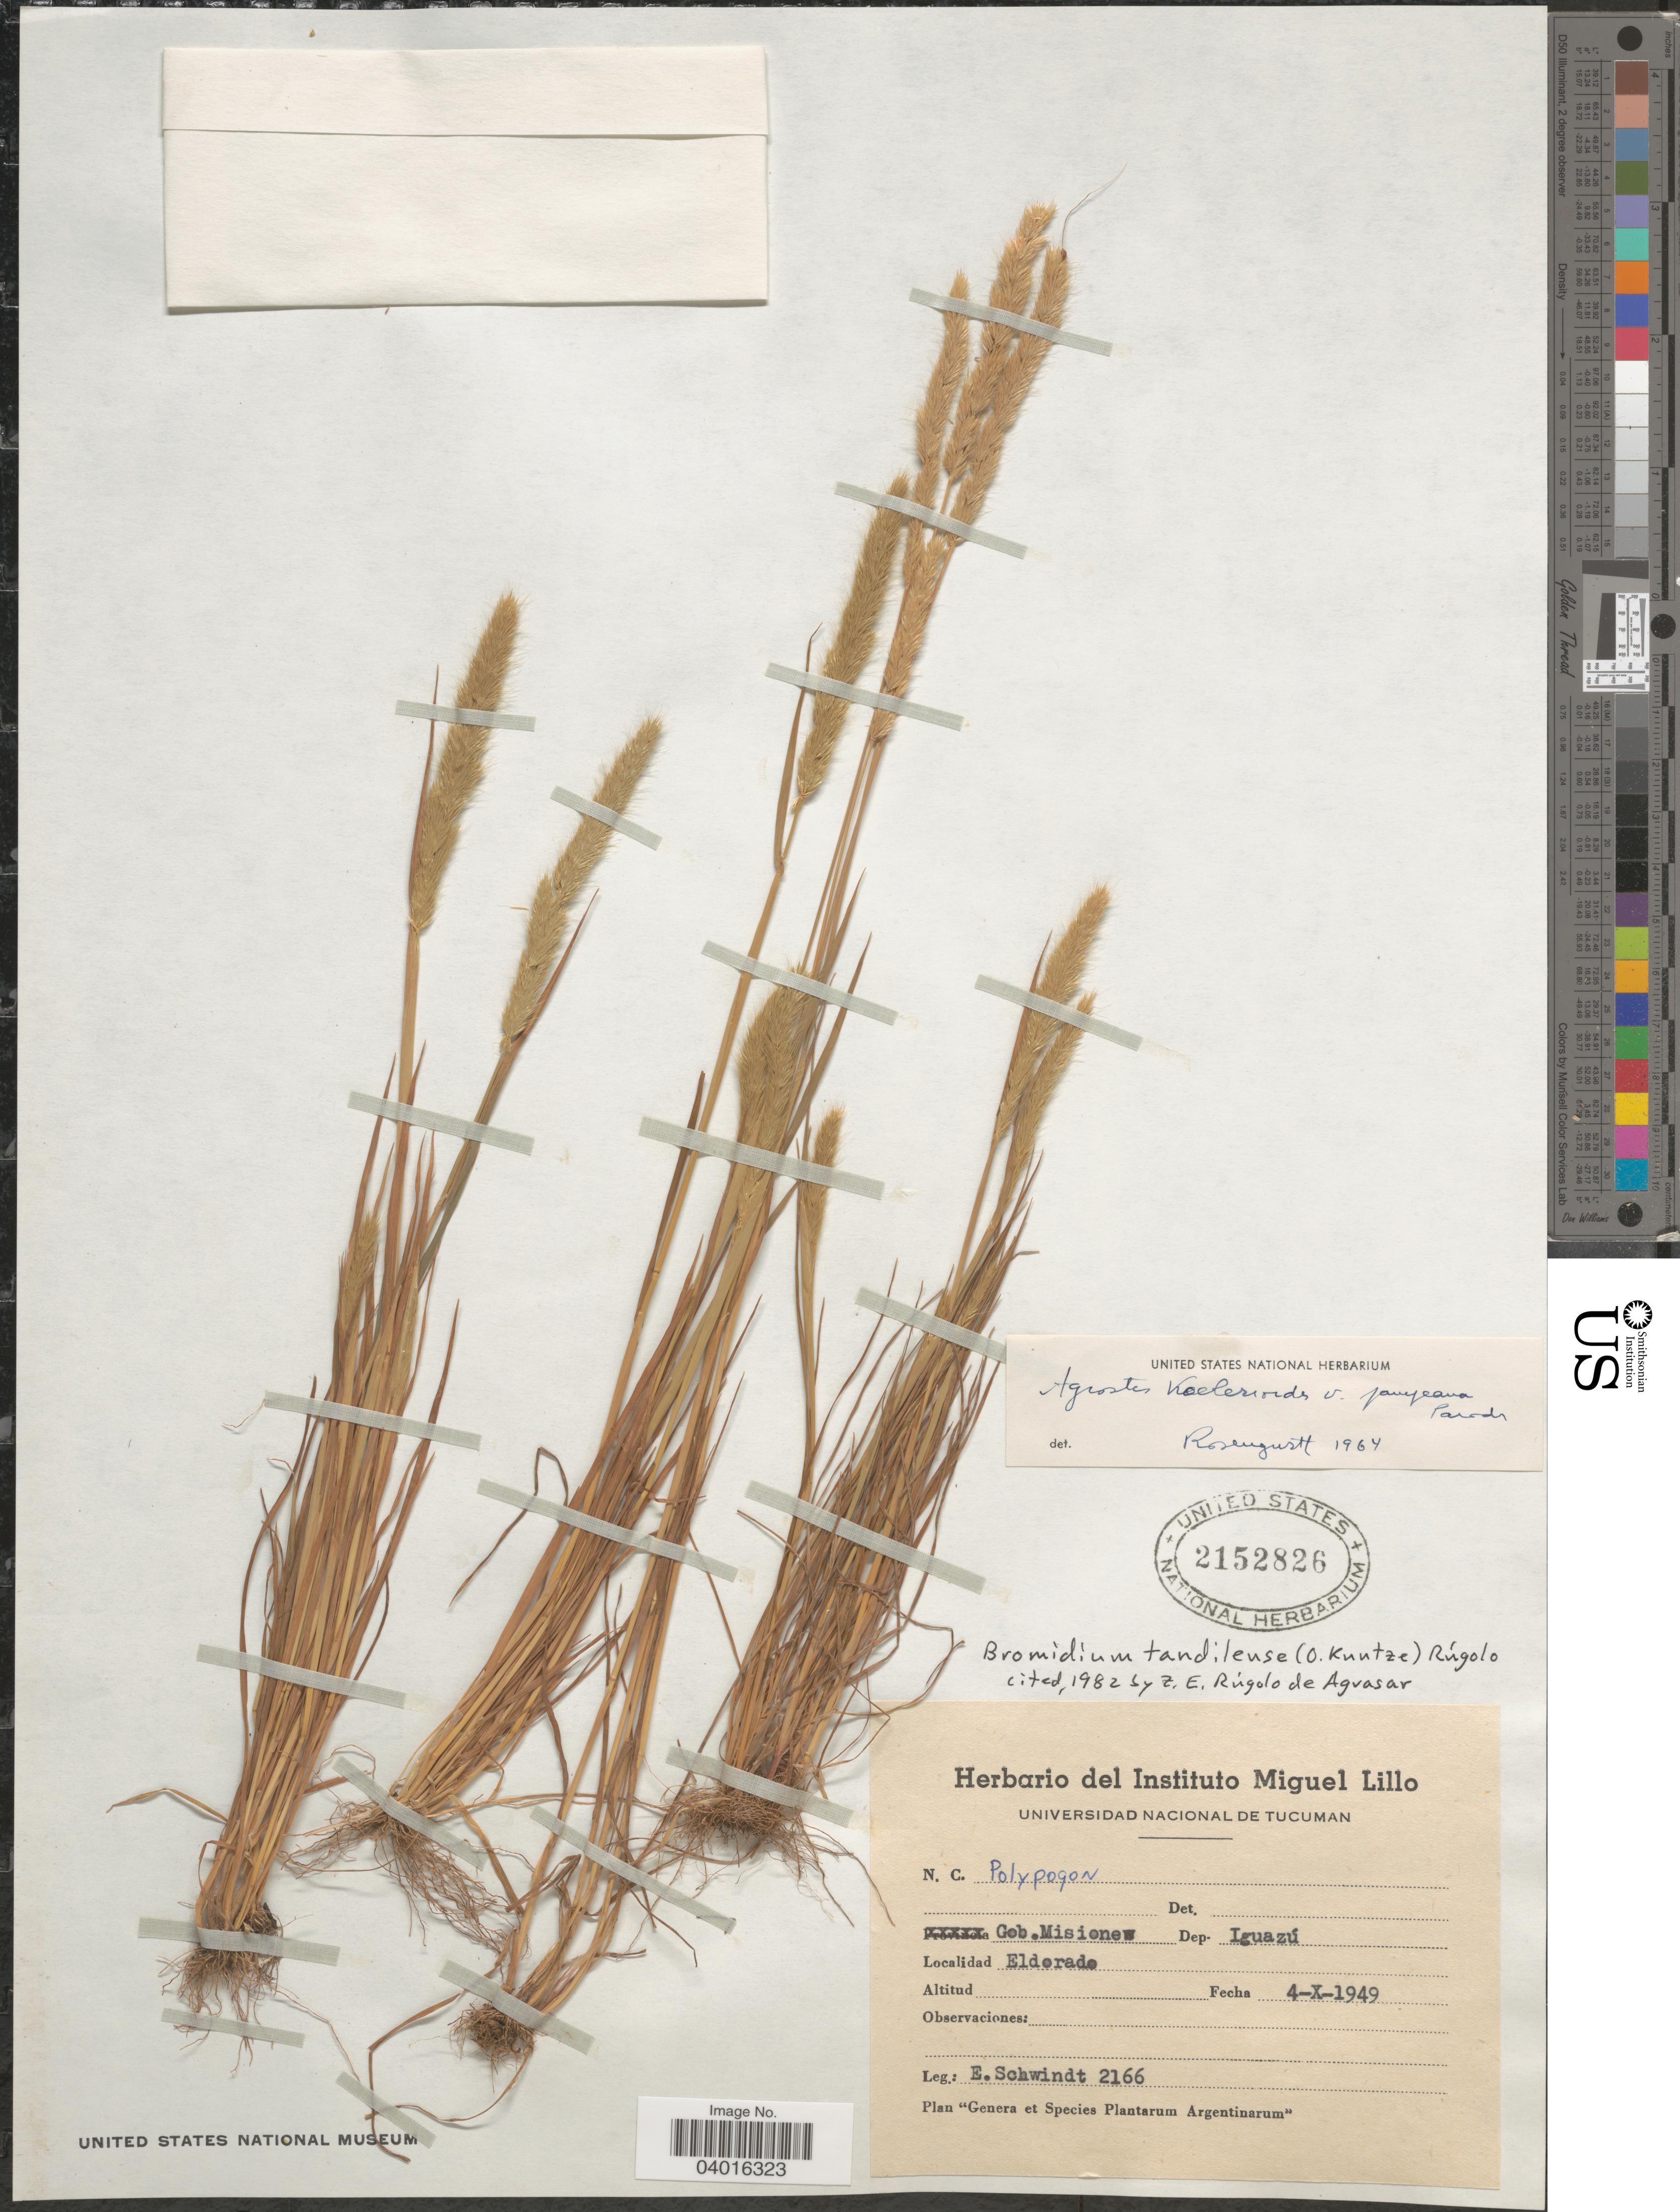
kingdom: Plantae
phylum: Tracheophyta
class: Liliopsida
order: Poales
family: Poaceae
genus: Bromidium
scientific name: Bromidium tandilense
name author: (Kuntze) Rúgolo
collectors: E. Schwindt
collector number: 2166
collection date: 1949-10-04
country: Argentina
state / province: Misiones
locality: Gob. Misiones. Dep. Iguazú. Eldorado.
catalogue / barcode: US 2152826